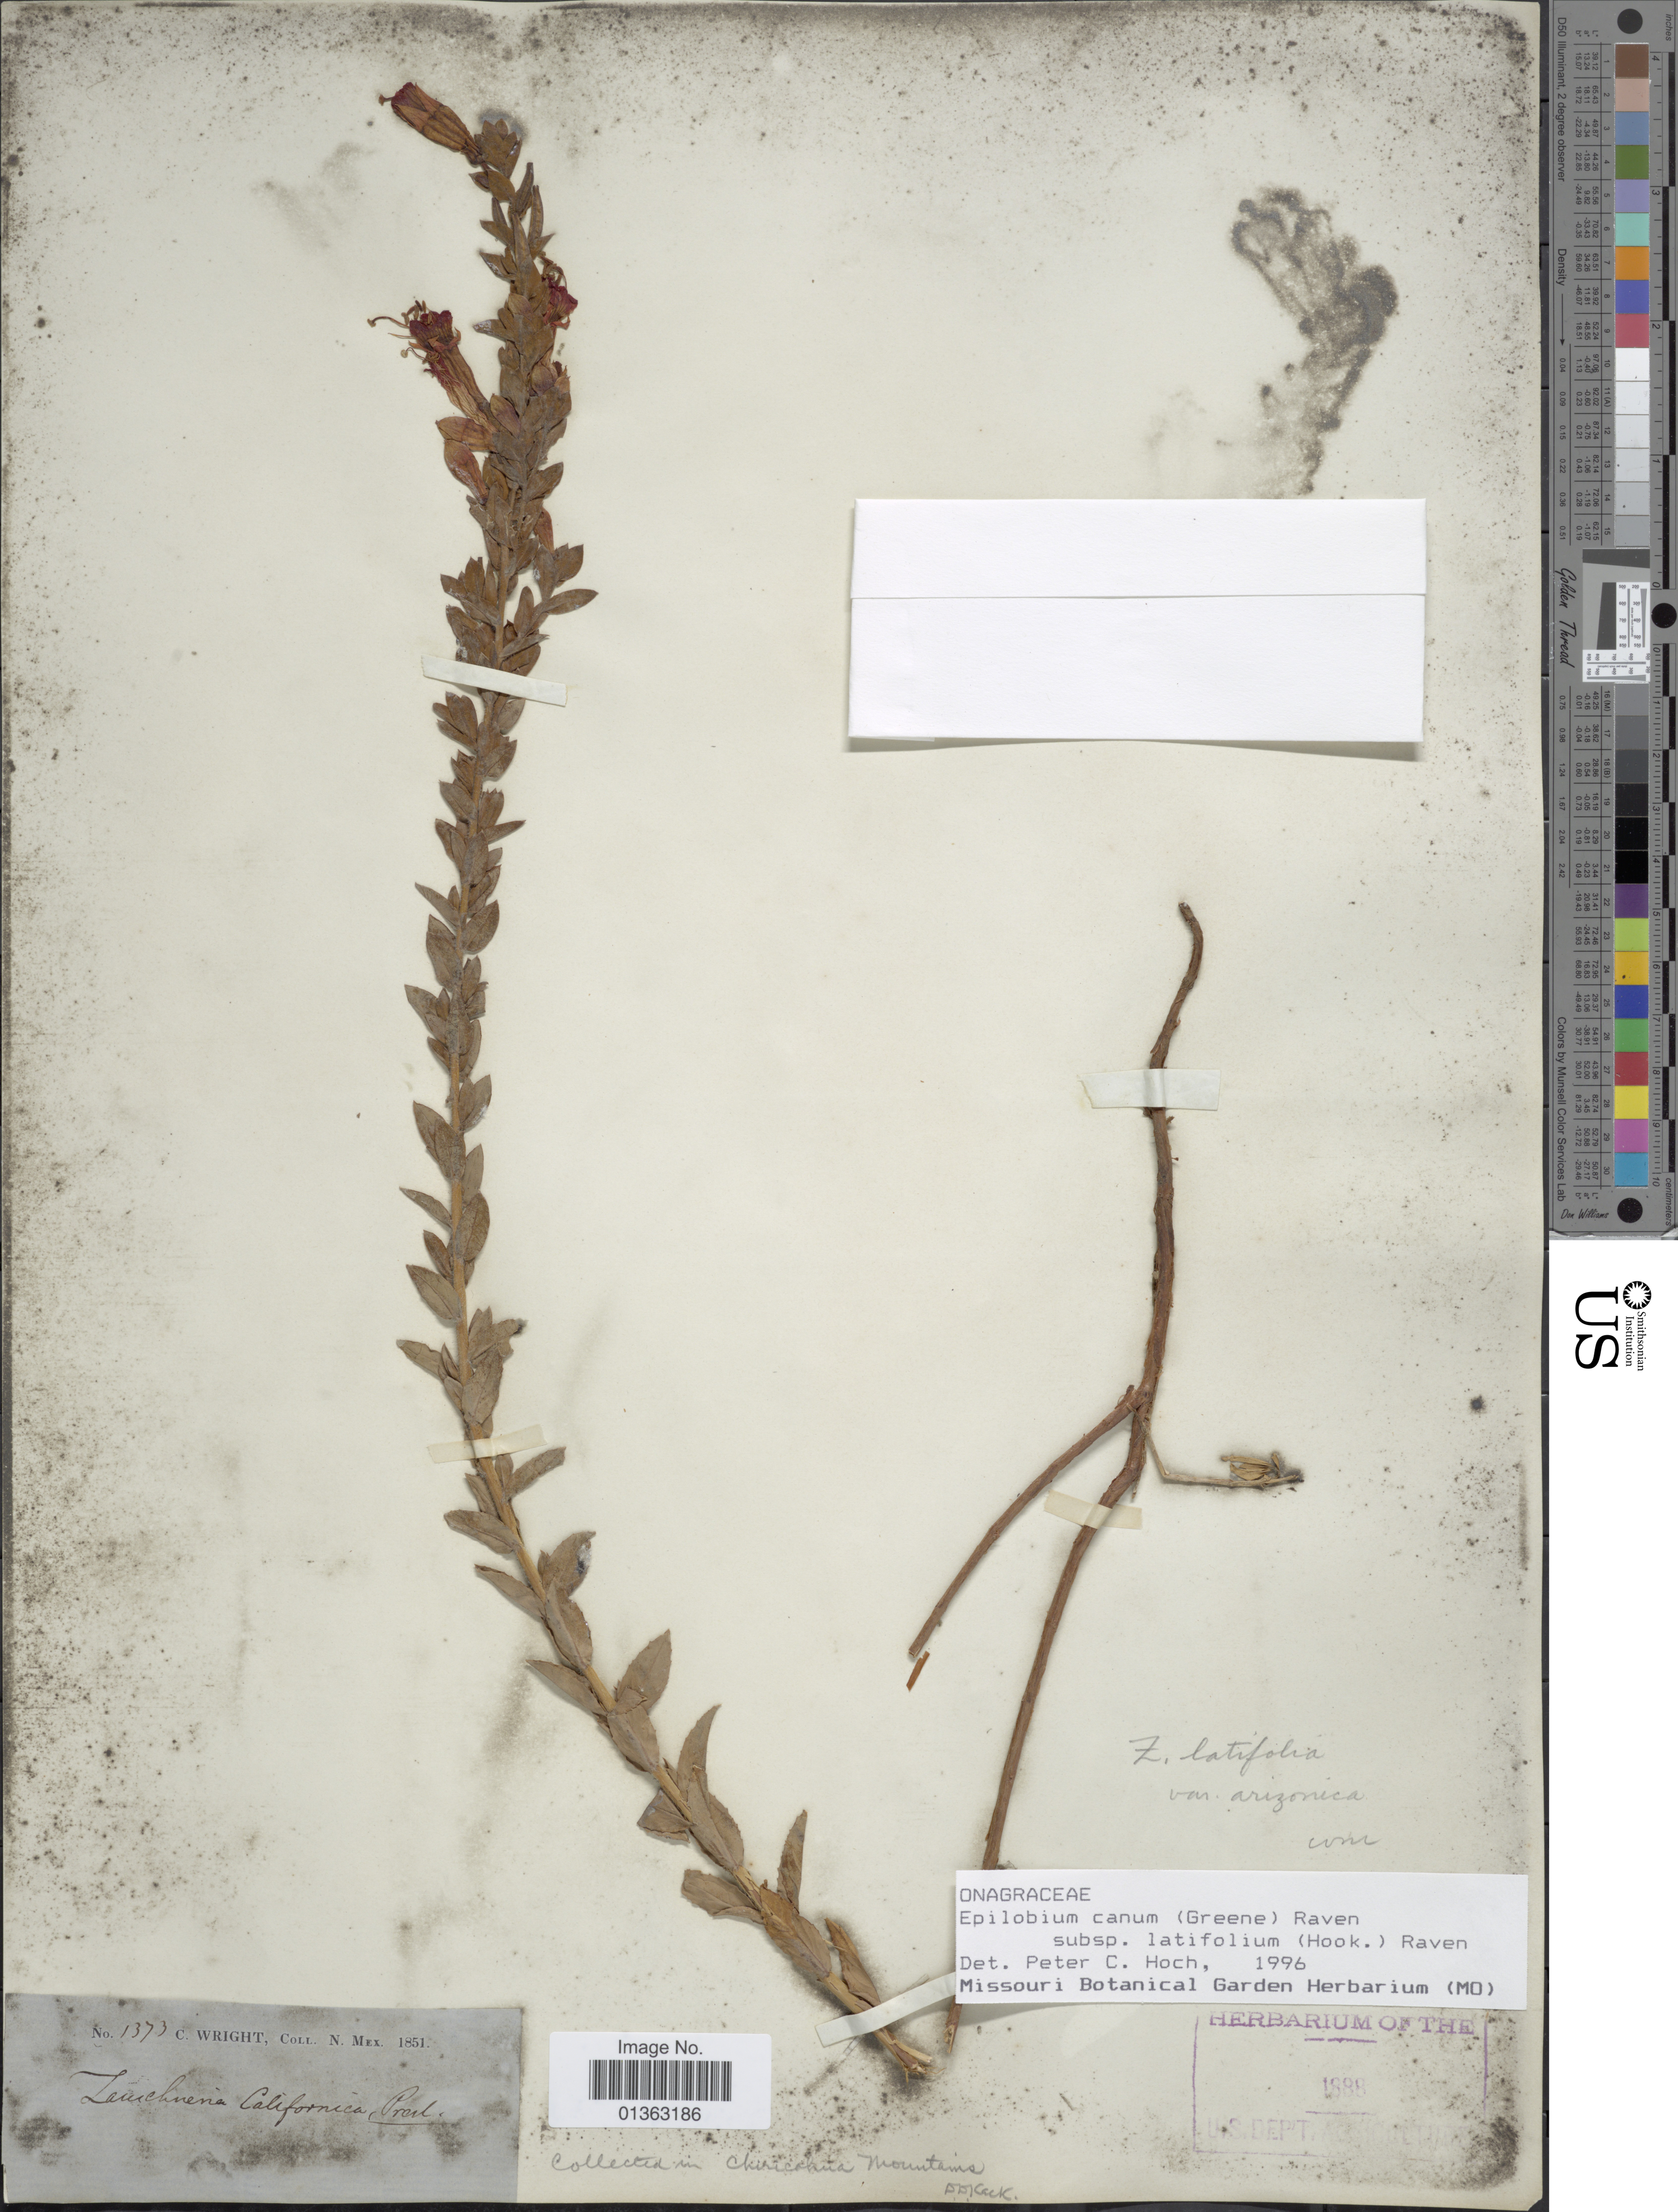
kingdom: Plantae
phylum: Tracheophyta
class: Magnoliopsida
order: Myrtales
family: Onagraceae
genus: Epilobium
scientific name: Epilobium canum subsp. latifolium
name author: (Hook.) P.H. Raven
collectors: C. Wright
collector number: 1373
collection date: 1851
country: United States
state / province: New Mexico